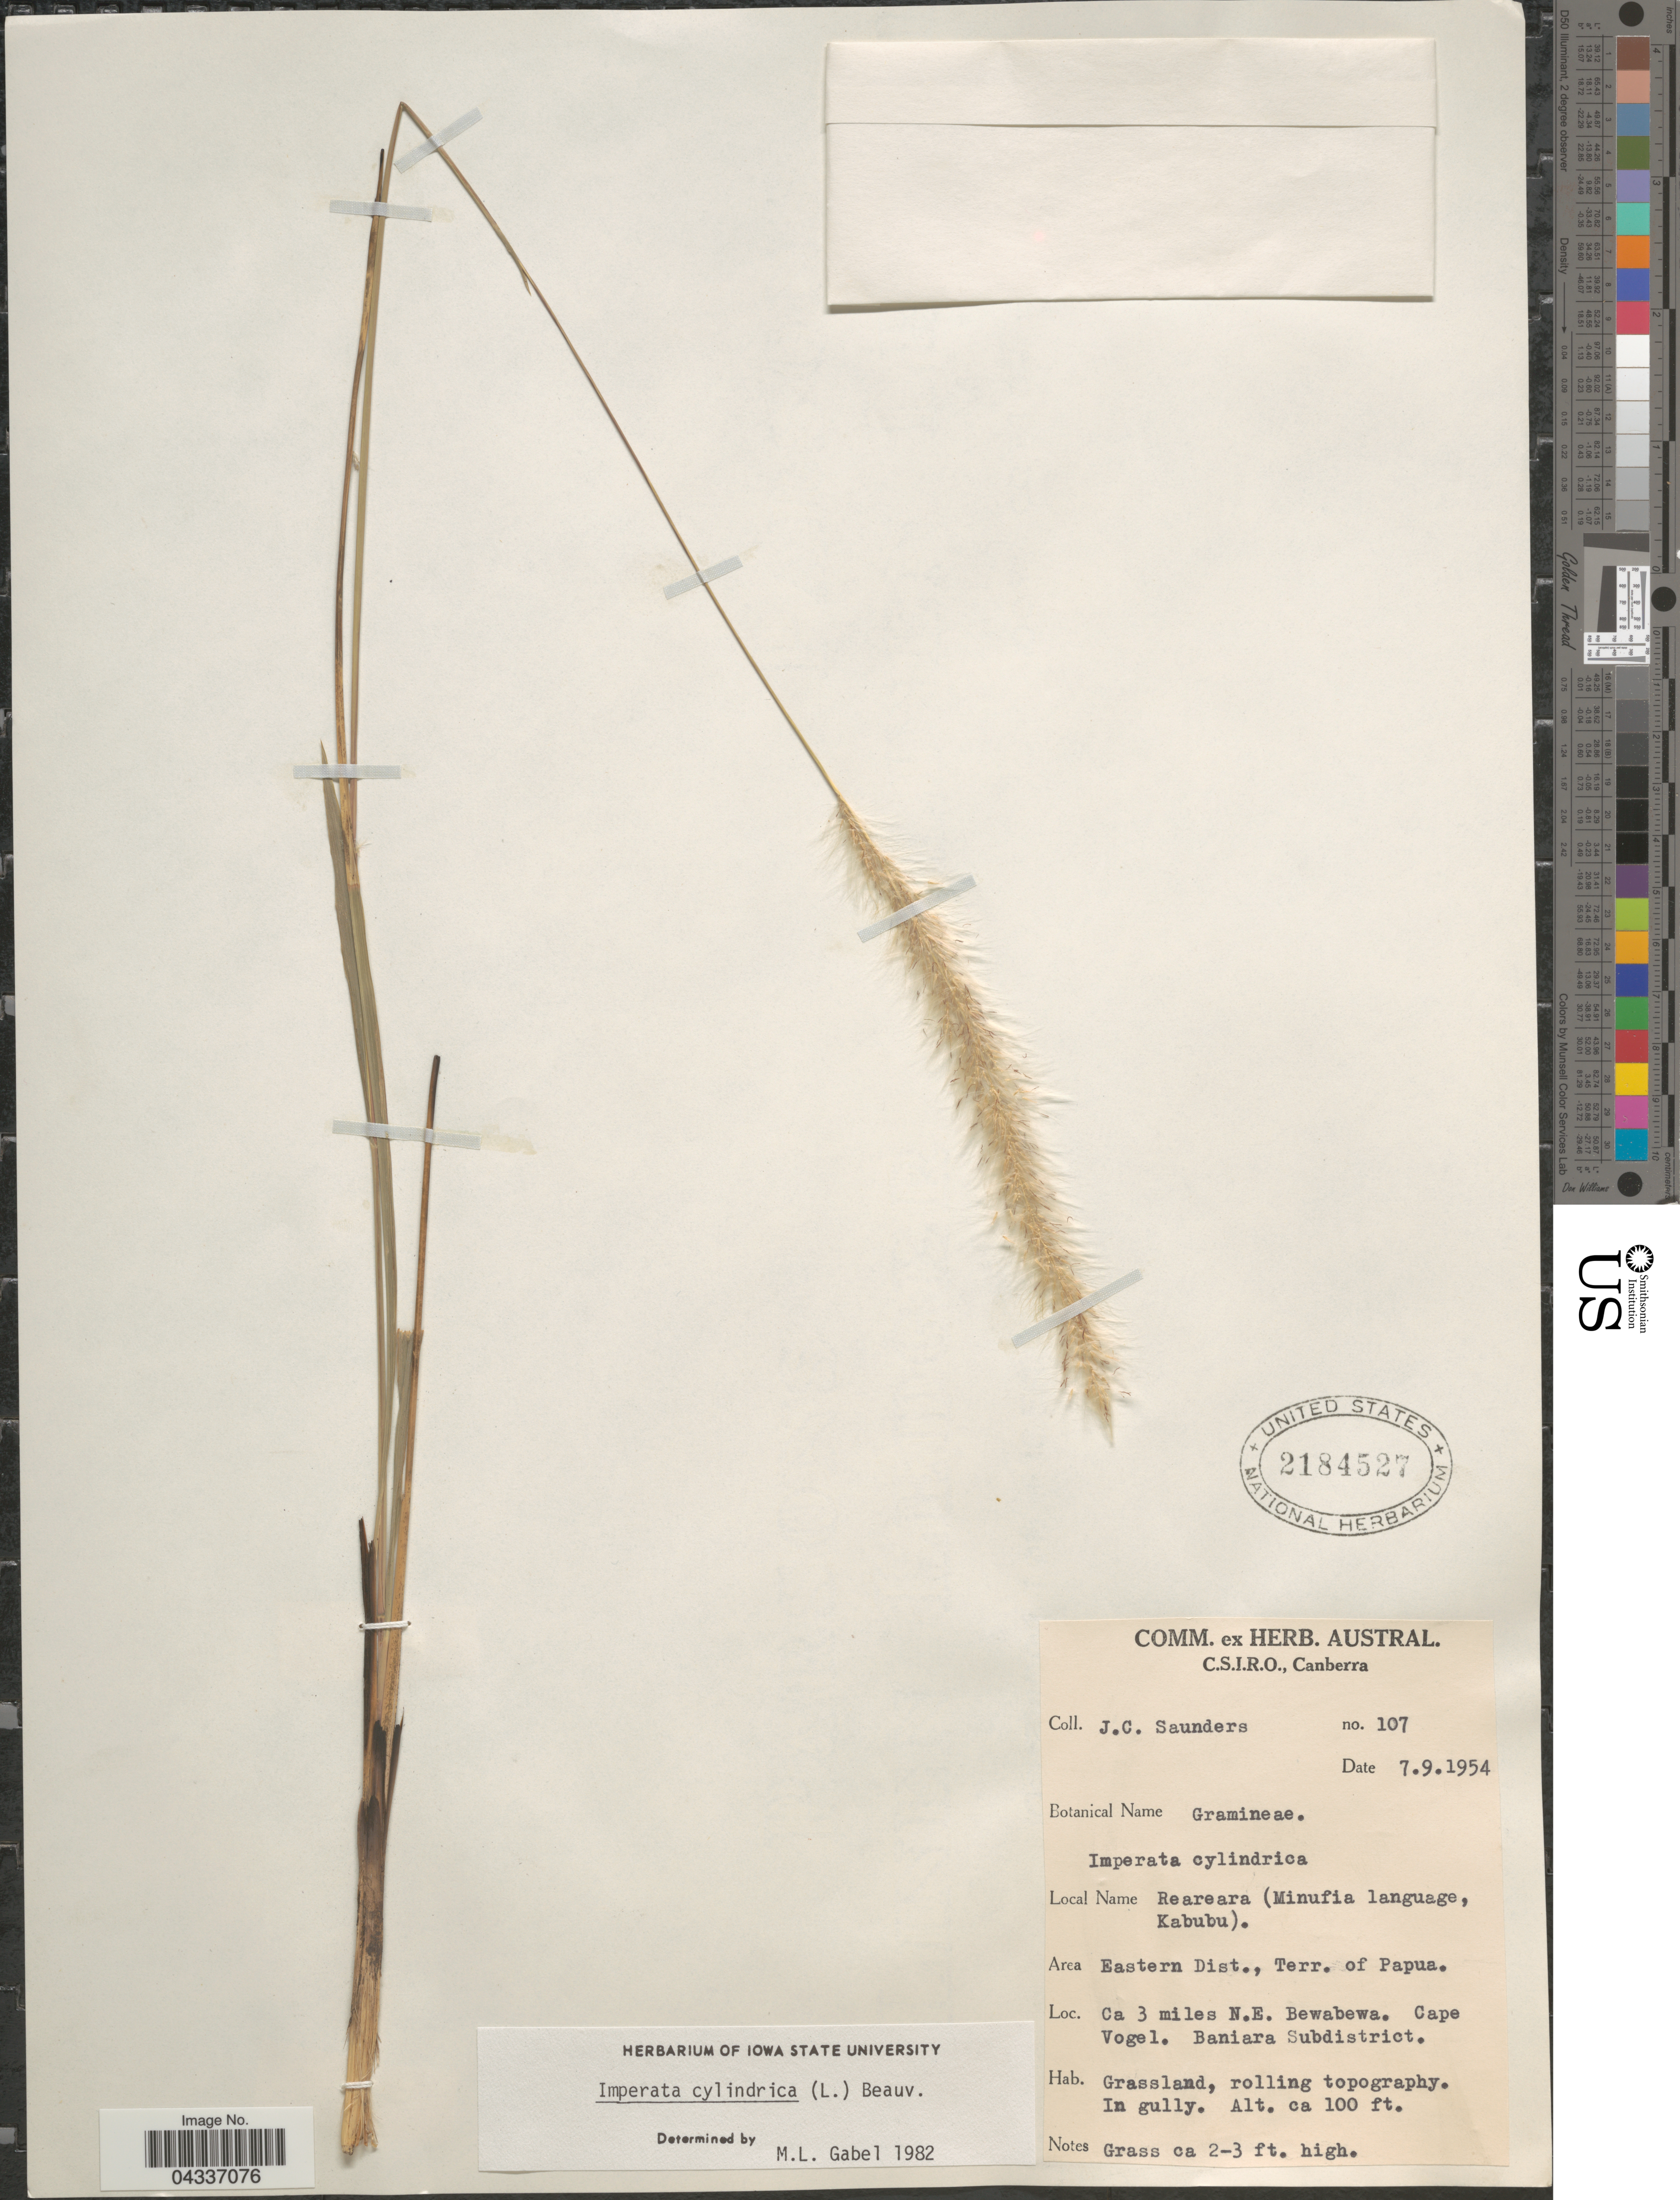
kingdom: Plantae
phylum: Tracheophyta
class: Liliopsida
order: Poales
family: Poaceae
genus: Imperata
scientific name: Imperata cylindrica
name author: (L.) P. Beauv.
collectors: J. C. Saunders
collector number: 107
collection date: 1954-09-07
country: Papua New Guinea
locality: Area Eastern Dist., Terr. of Papua. Ca 3 miles N.E. Bewabewa. Cape Vogel. Baniara Subdistrict.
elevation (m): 30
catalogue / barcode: US 2184527